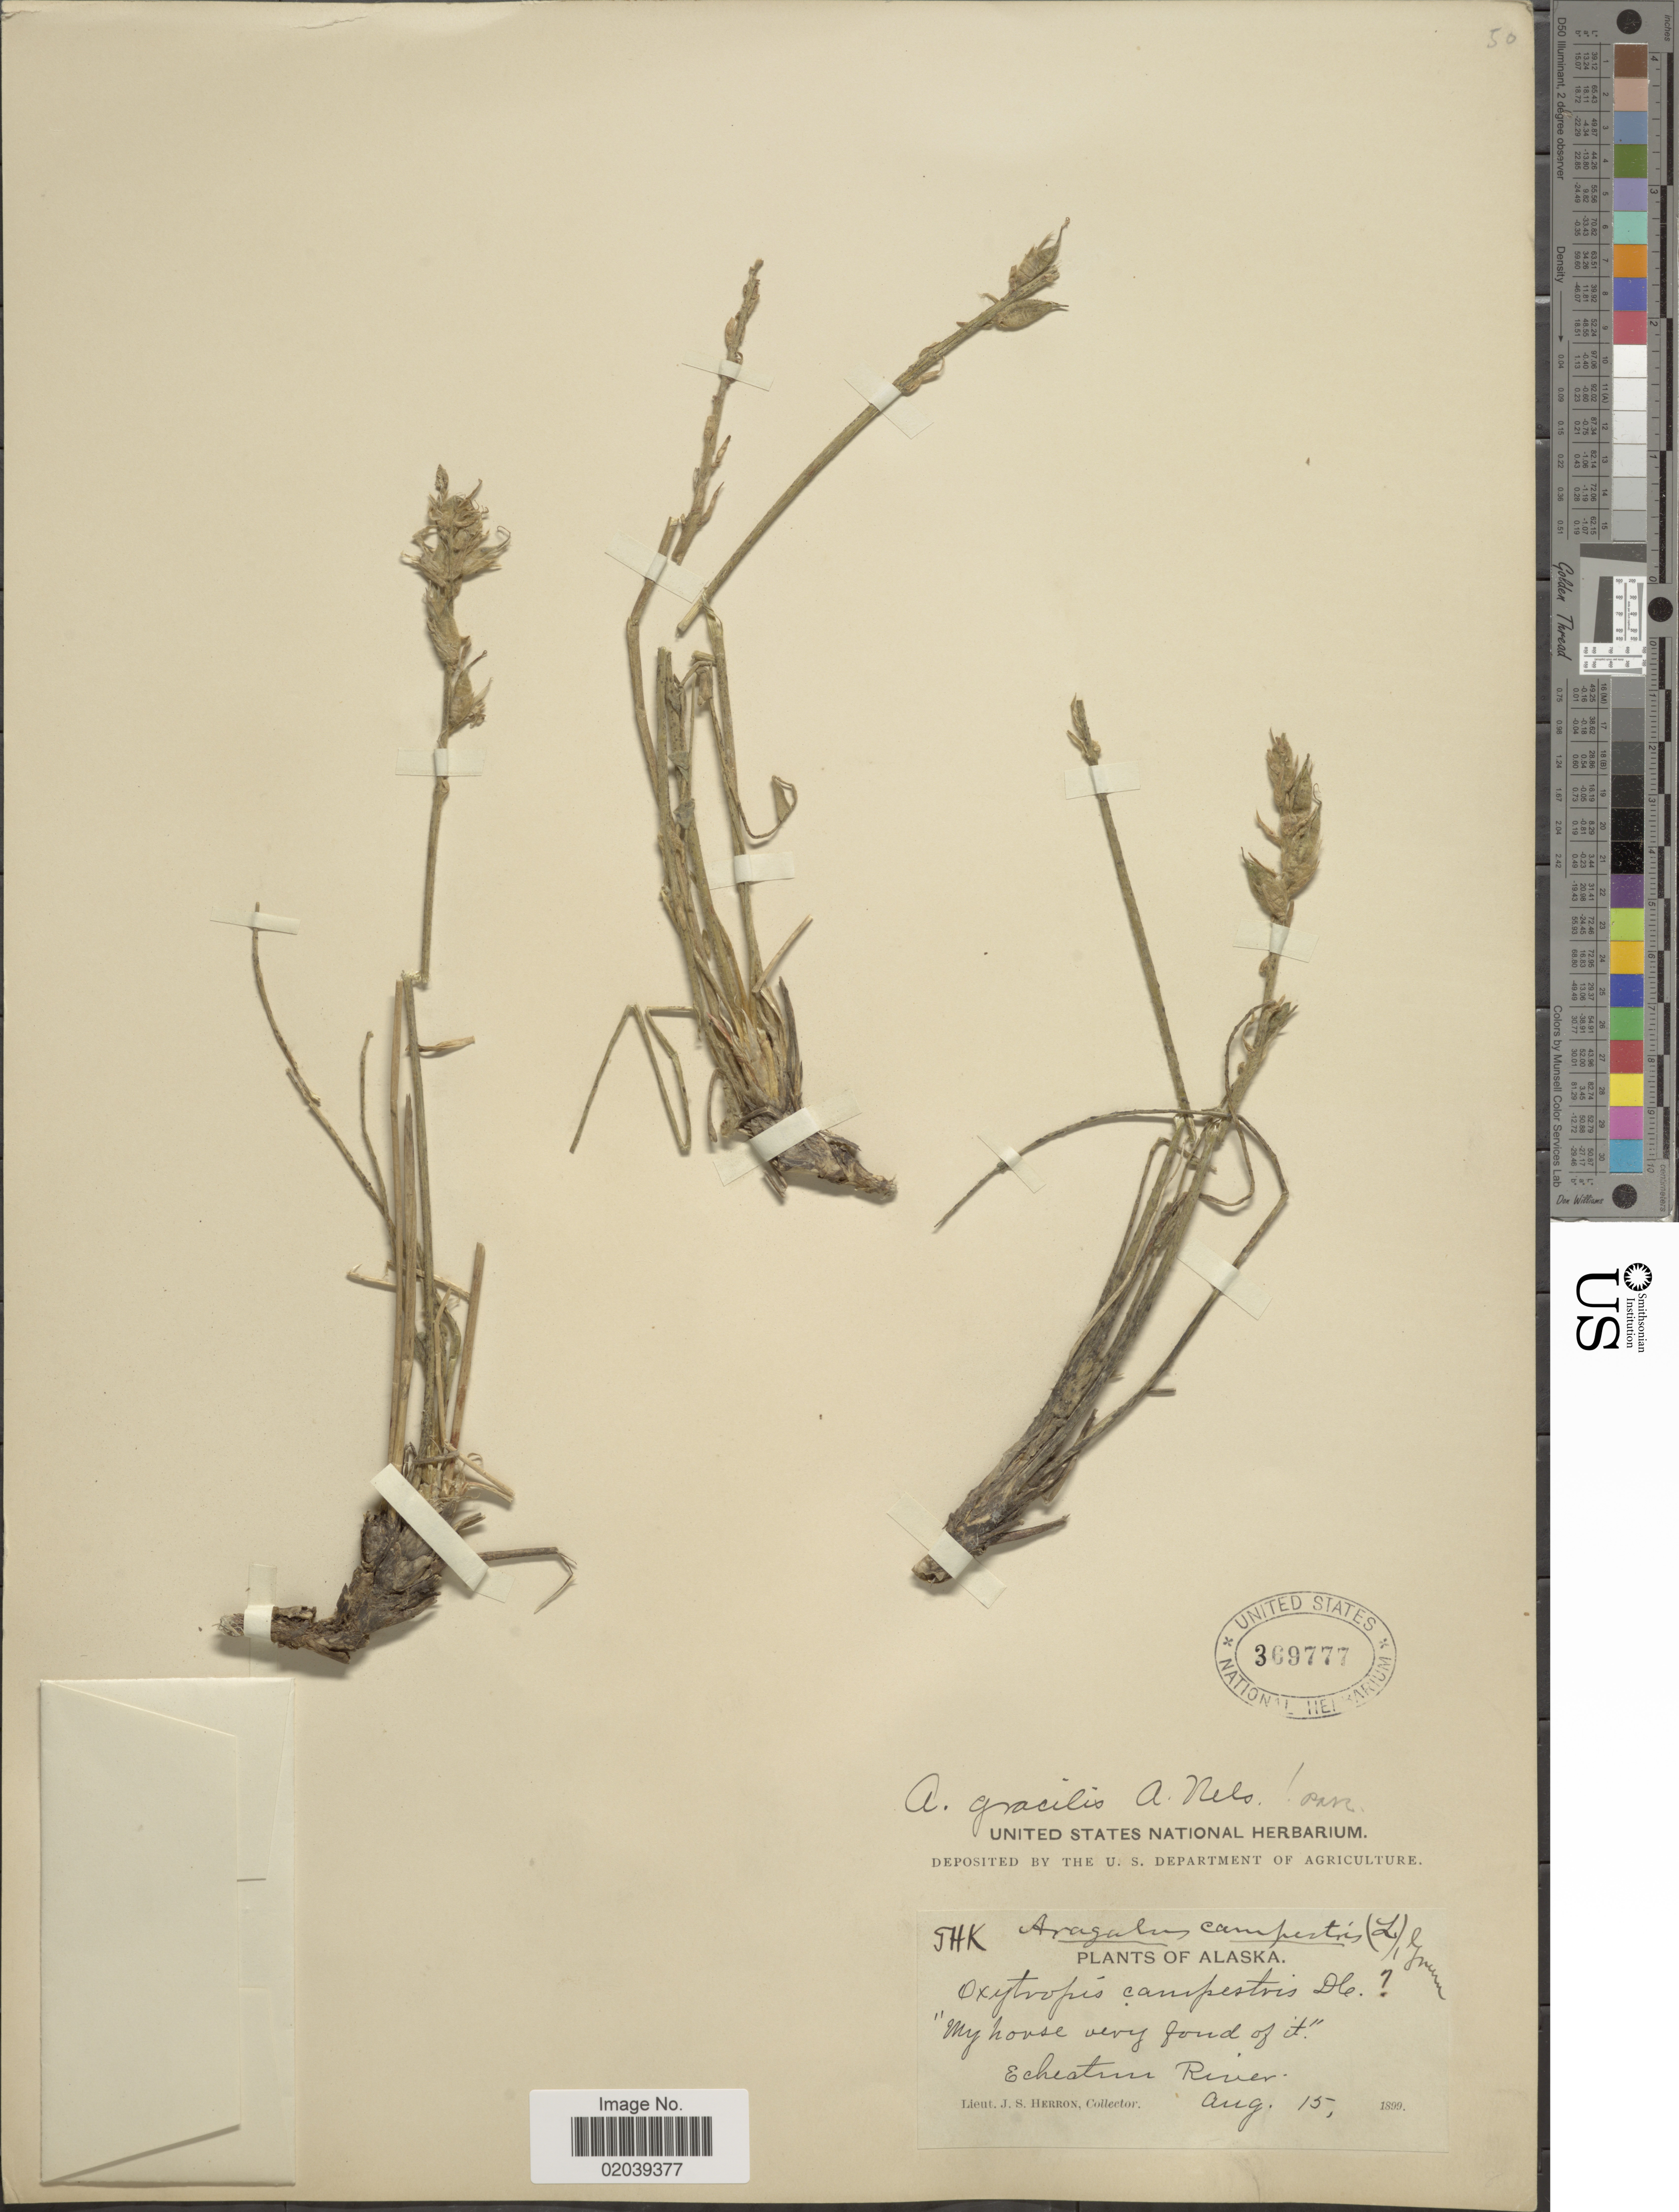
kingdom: Plantae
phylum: Tracheophyta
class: Magnoliopsida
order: Fabales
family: Fabaceae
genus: Oxytropis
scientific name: Oxytropis campestris var. gracilis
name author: (A. Nelson) Barneby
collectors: J. Herron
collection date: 1899-08-15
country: United States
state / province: Alaska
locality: Echeatnu River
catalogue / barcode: US 369777